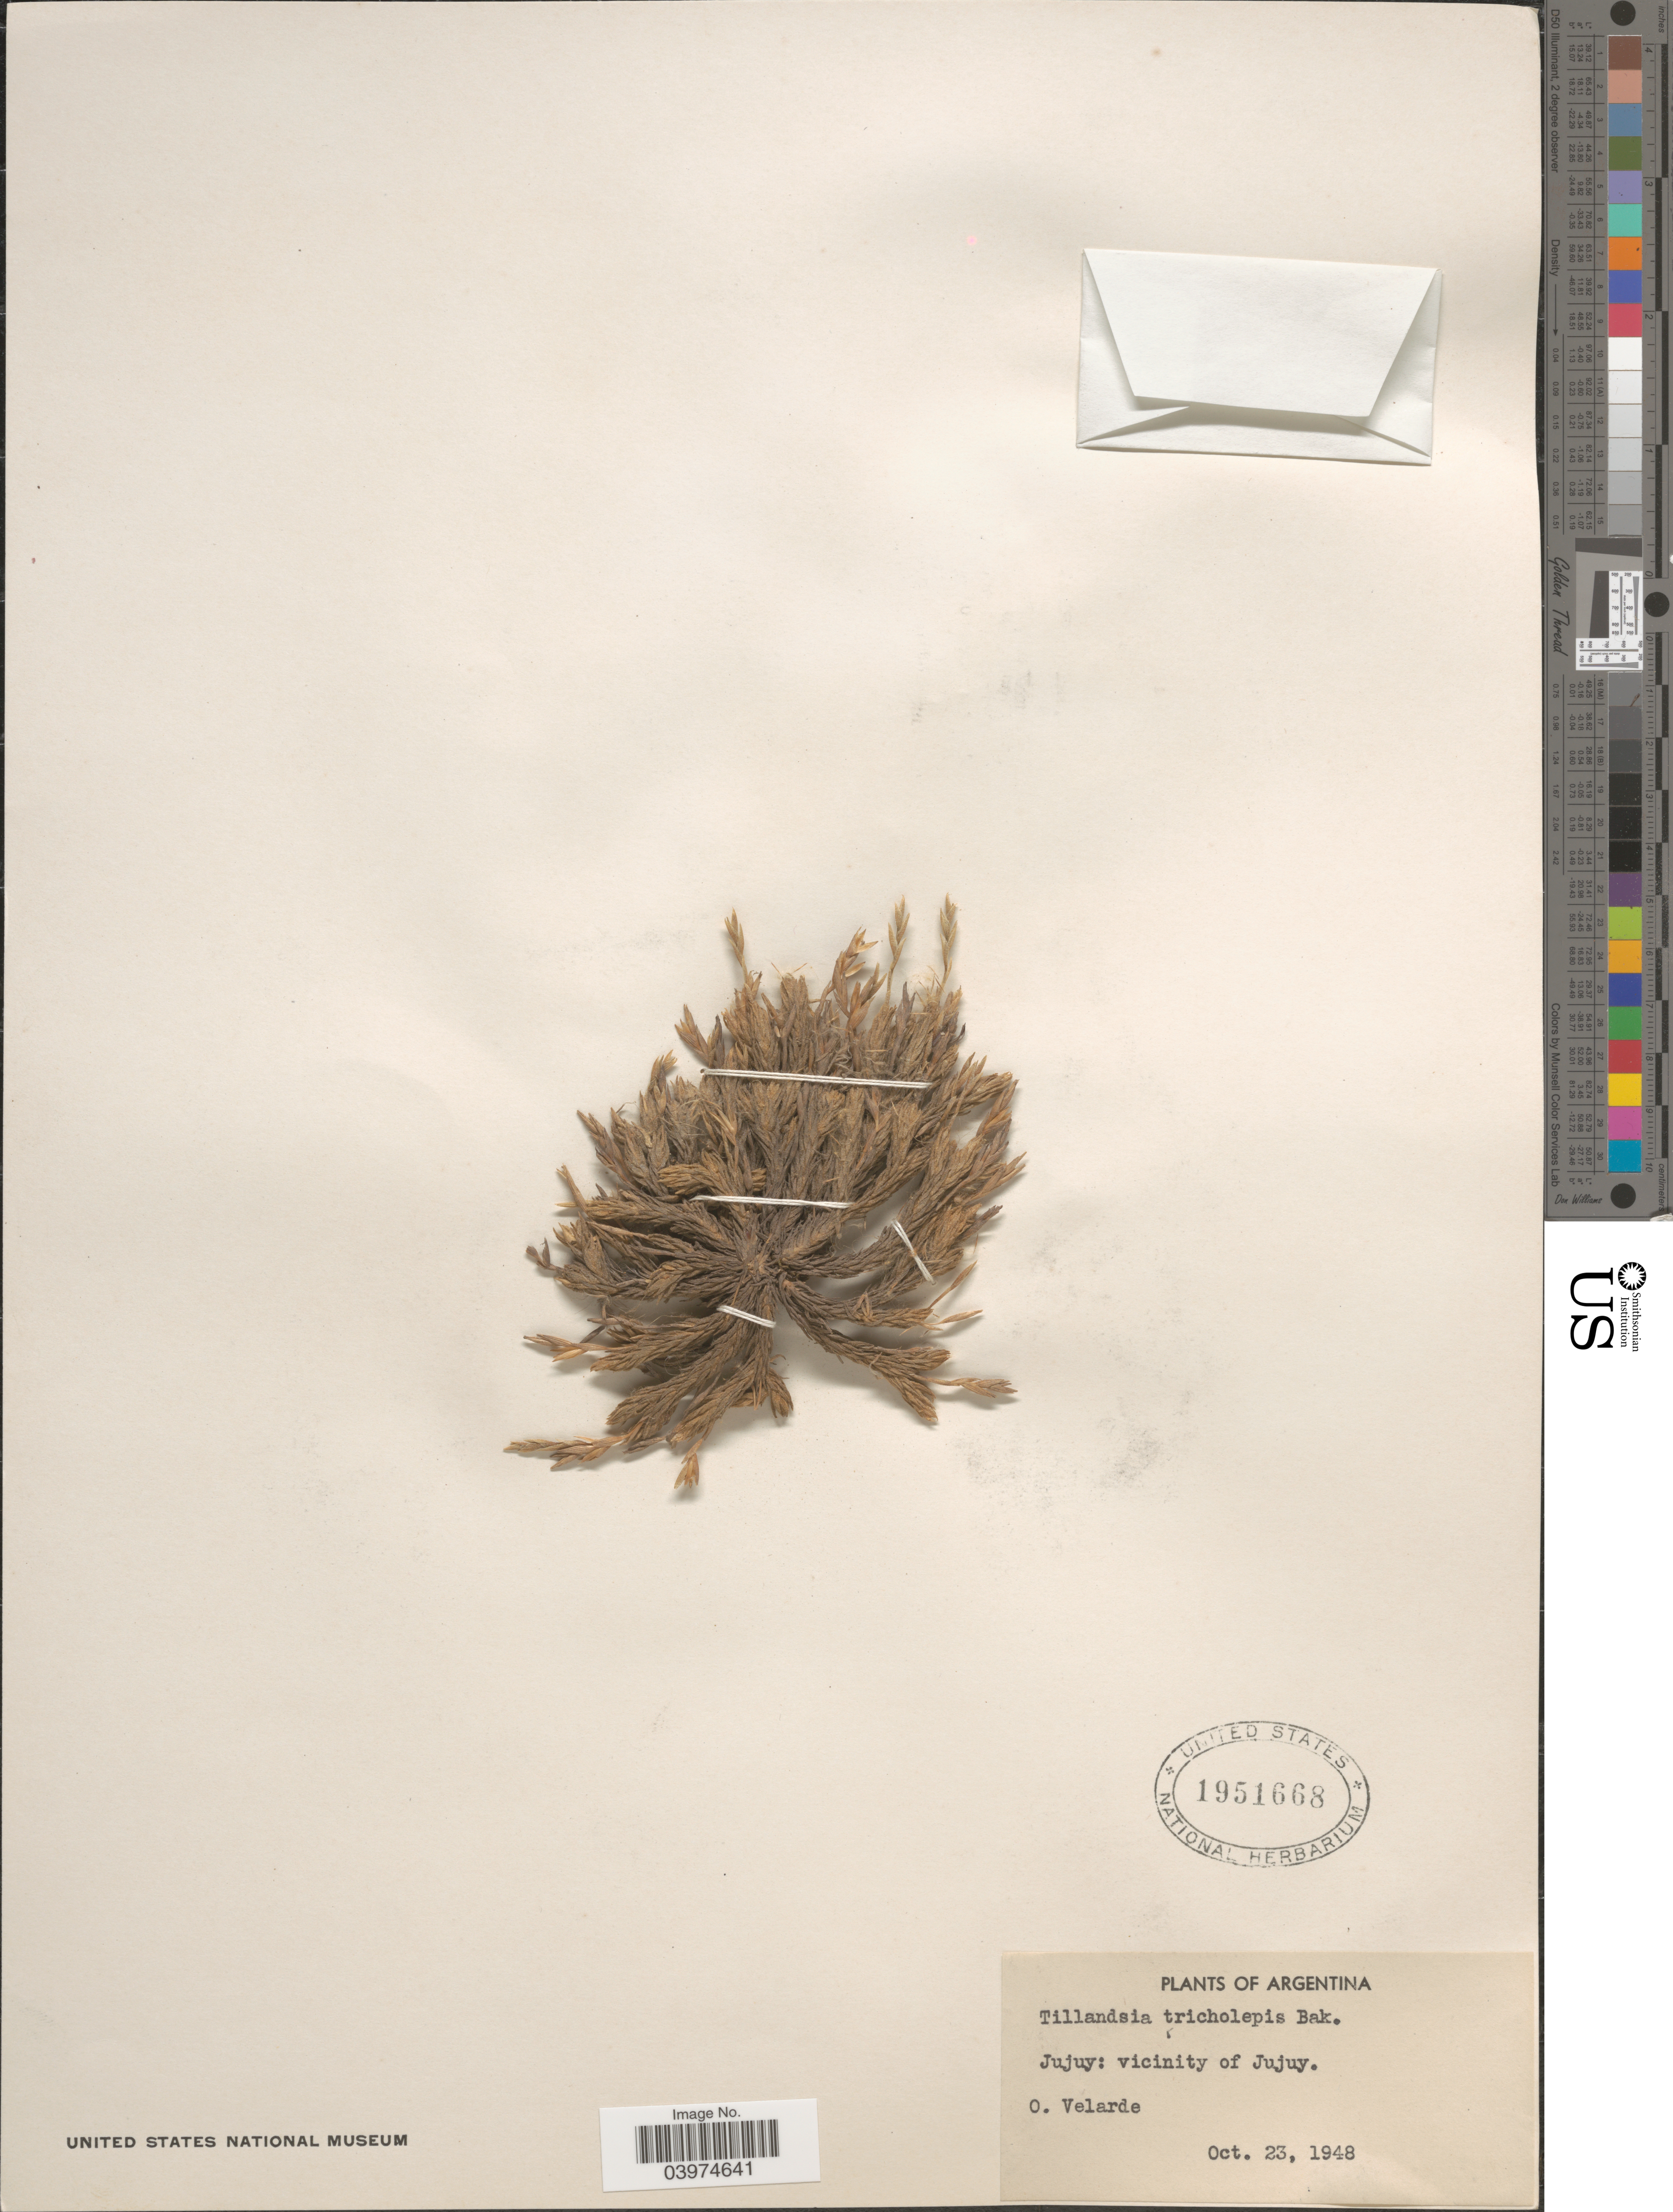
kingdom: Plantae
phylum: Tracheophyta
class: Liliopsida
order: Poales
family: Bromeliaceae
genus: Tillandsia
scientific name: Tillandsia tricholepis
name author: Baker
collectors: O. Velarde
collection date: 1948-10-23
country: Argentina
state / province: Jujuy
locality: Vicinity of Jujuy.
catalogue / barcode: US 1951668